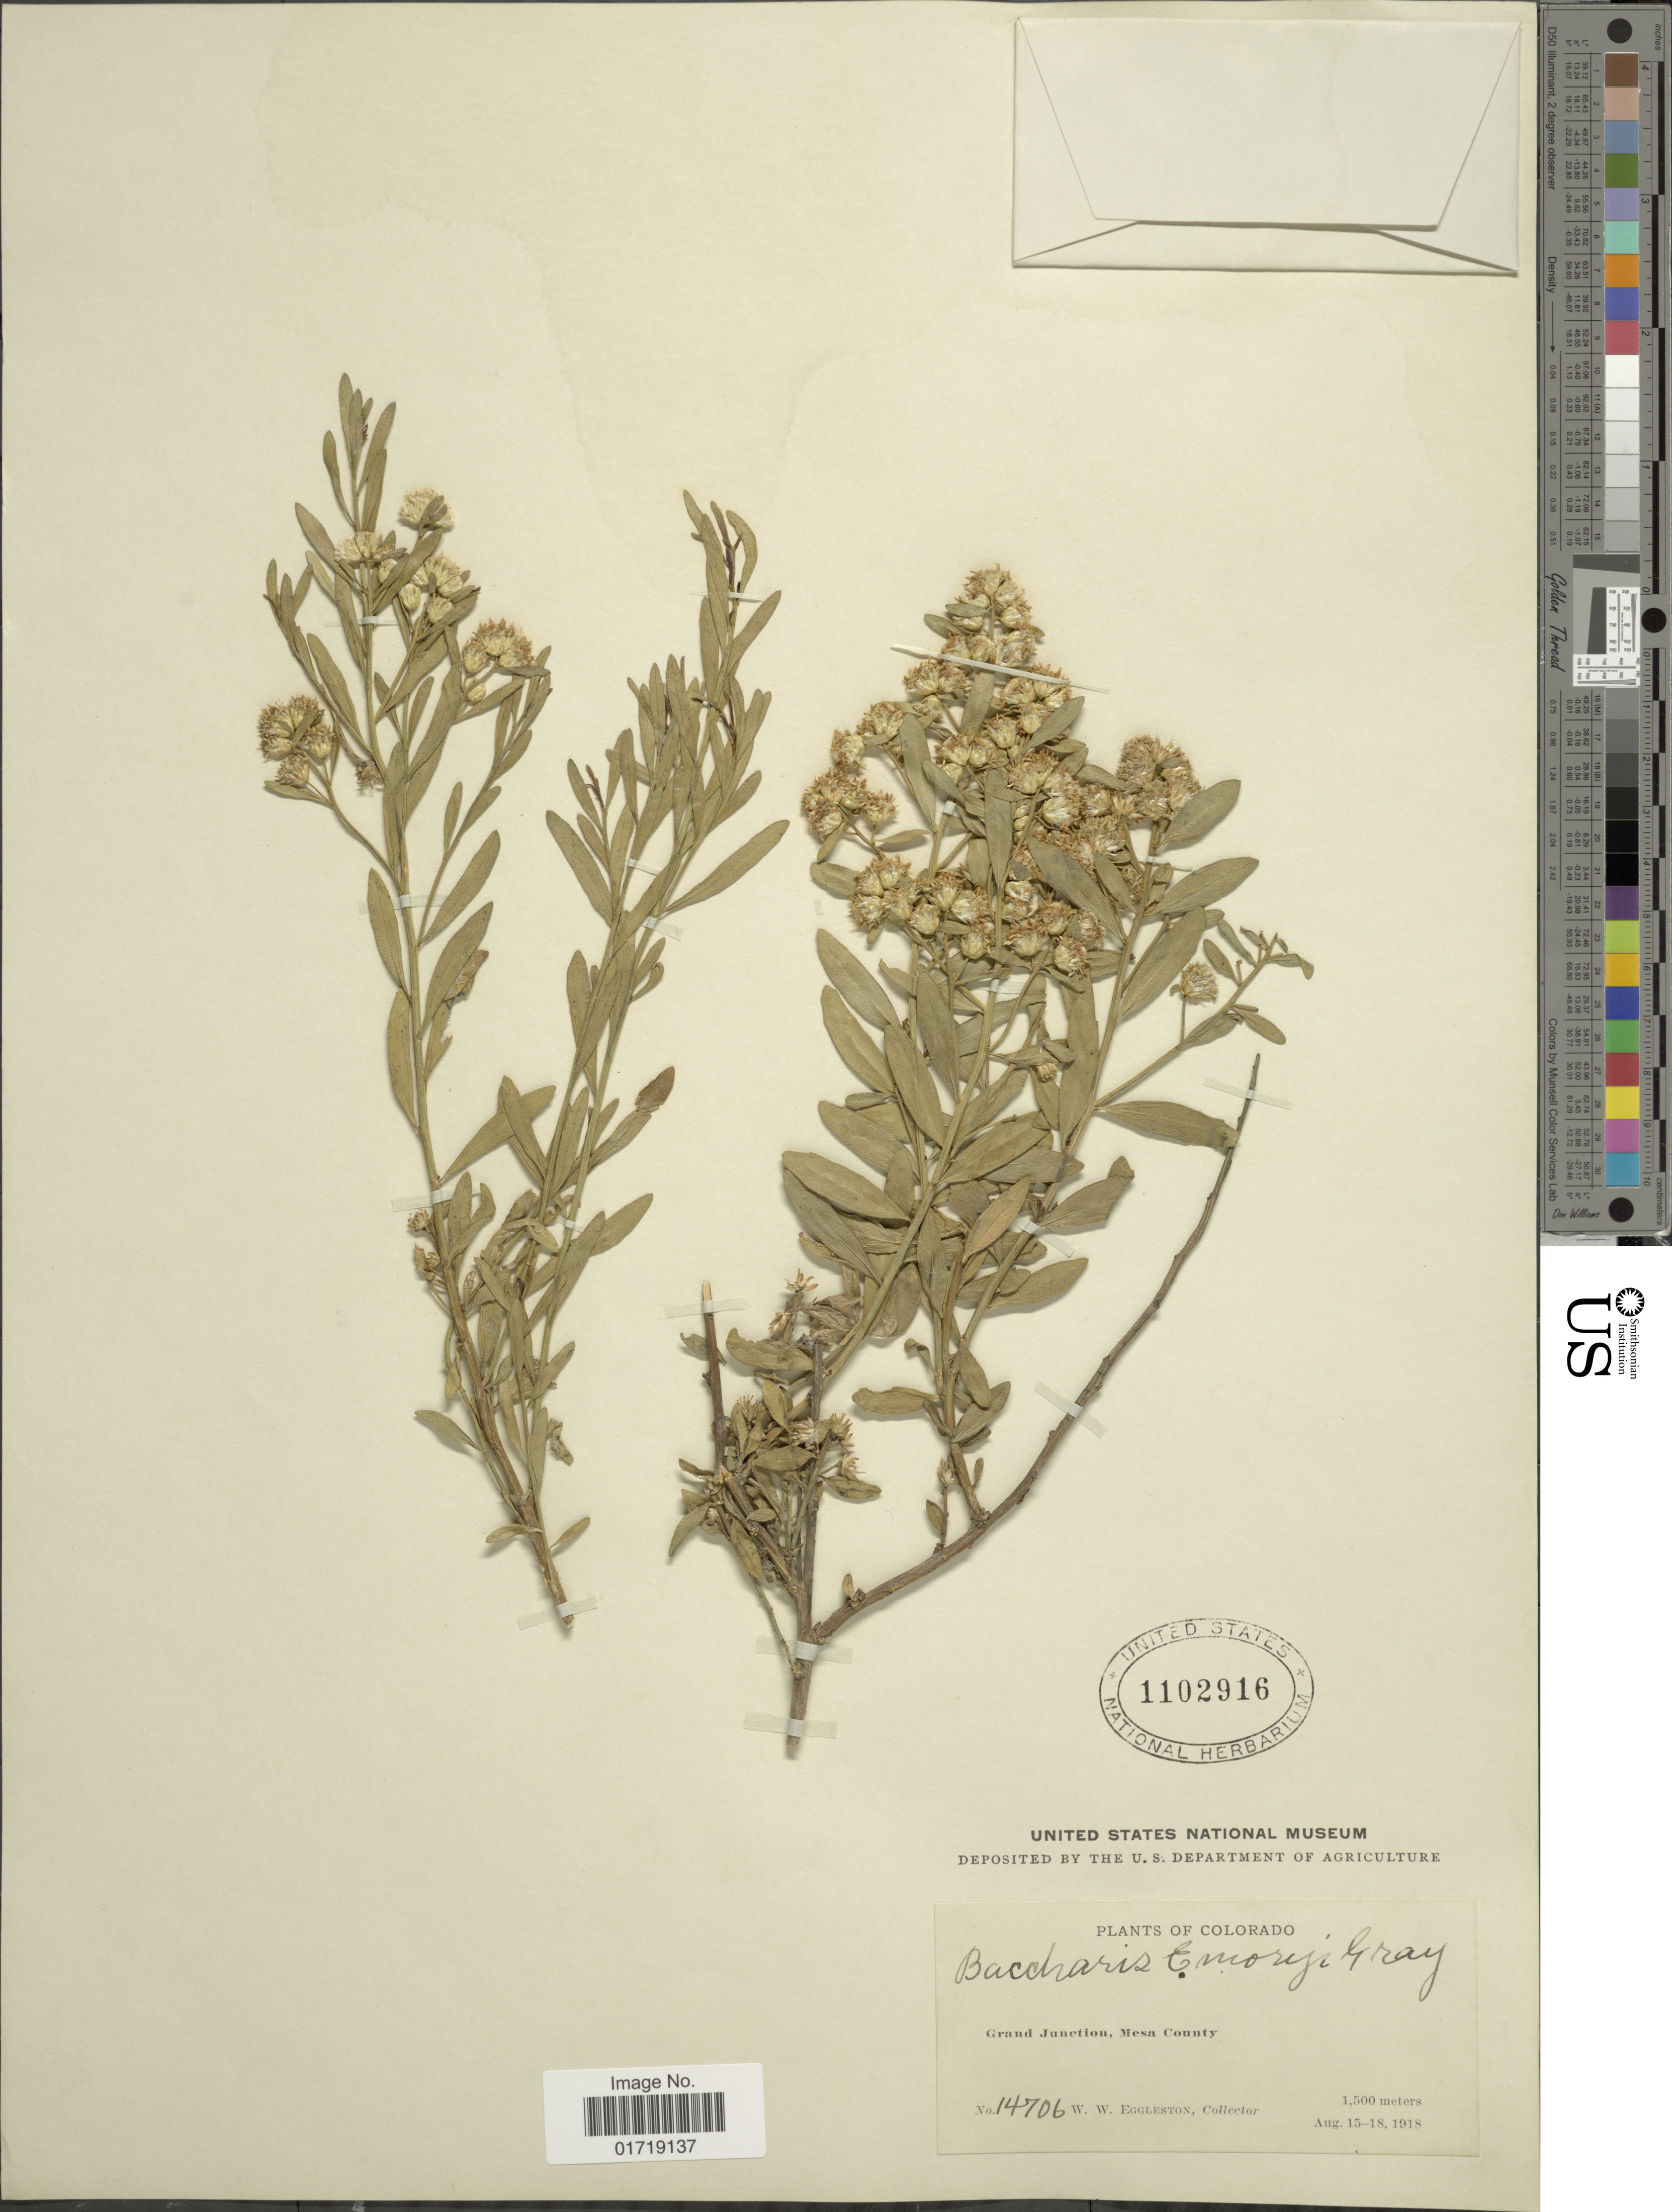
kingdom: Plantae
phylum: Tracheophyta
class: Magnoliopsida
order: Asterales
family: Asteraceae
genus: Baccharis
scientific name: Baccharis salicina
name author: Torr. & A. Gray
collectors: W. W. Eggleston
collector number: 14706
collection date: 1918-08-15/1918-08-18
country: United States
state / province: Colorado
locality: Grand Junction, Mesa County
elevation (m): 1500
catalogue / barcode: US 1102916